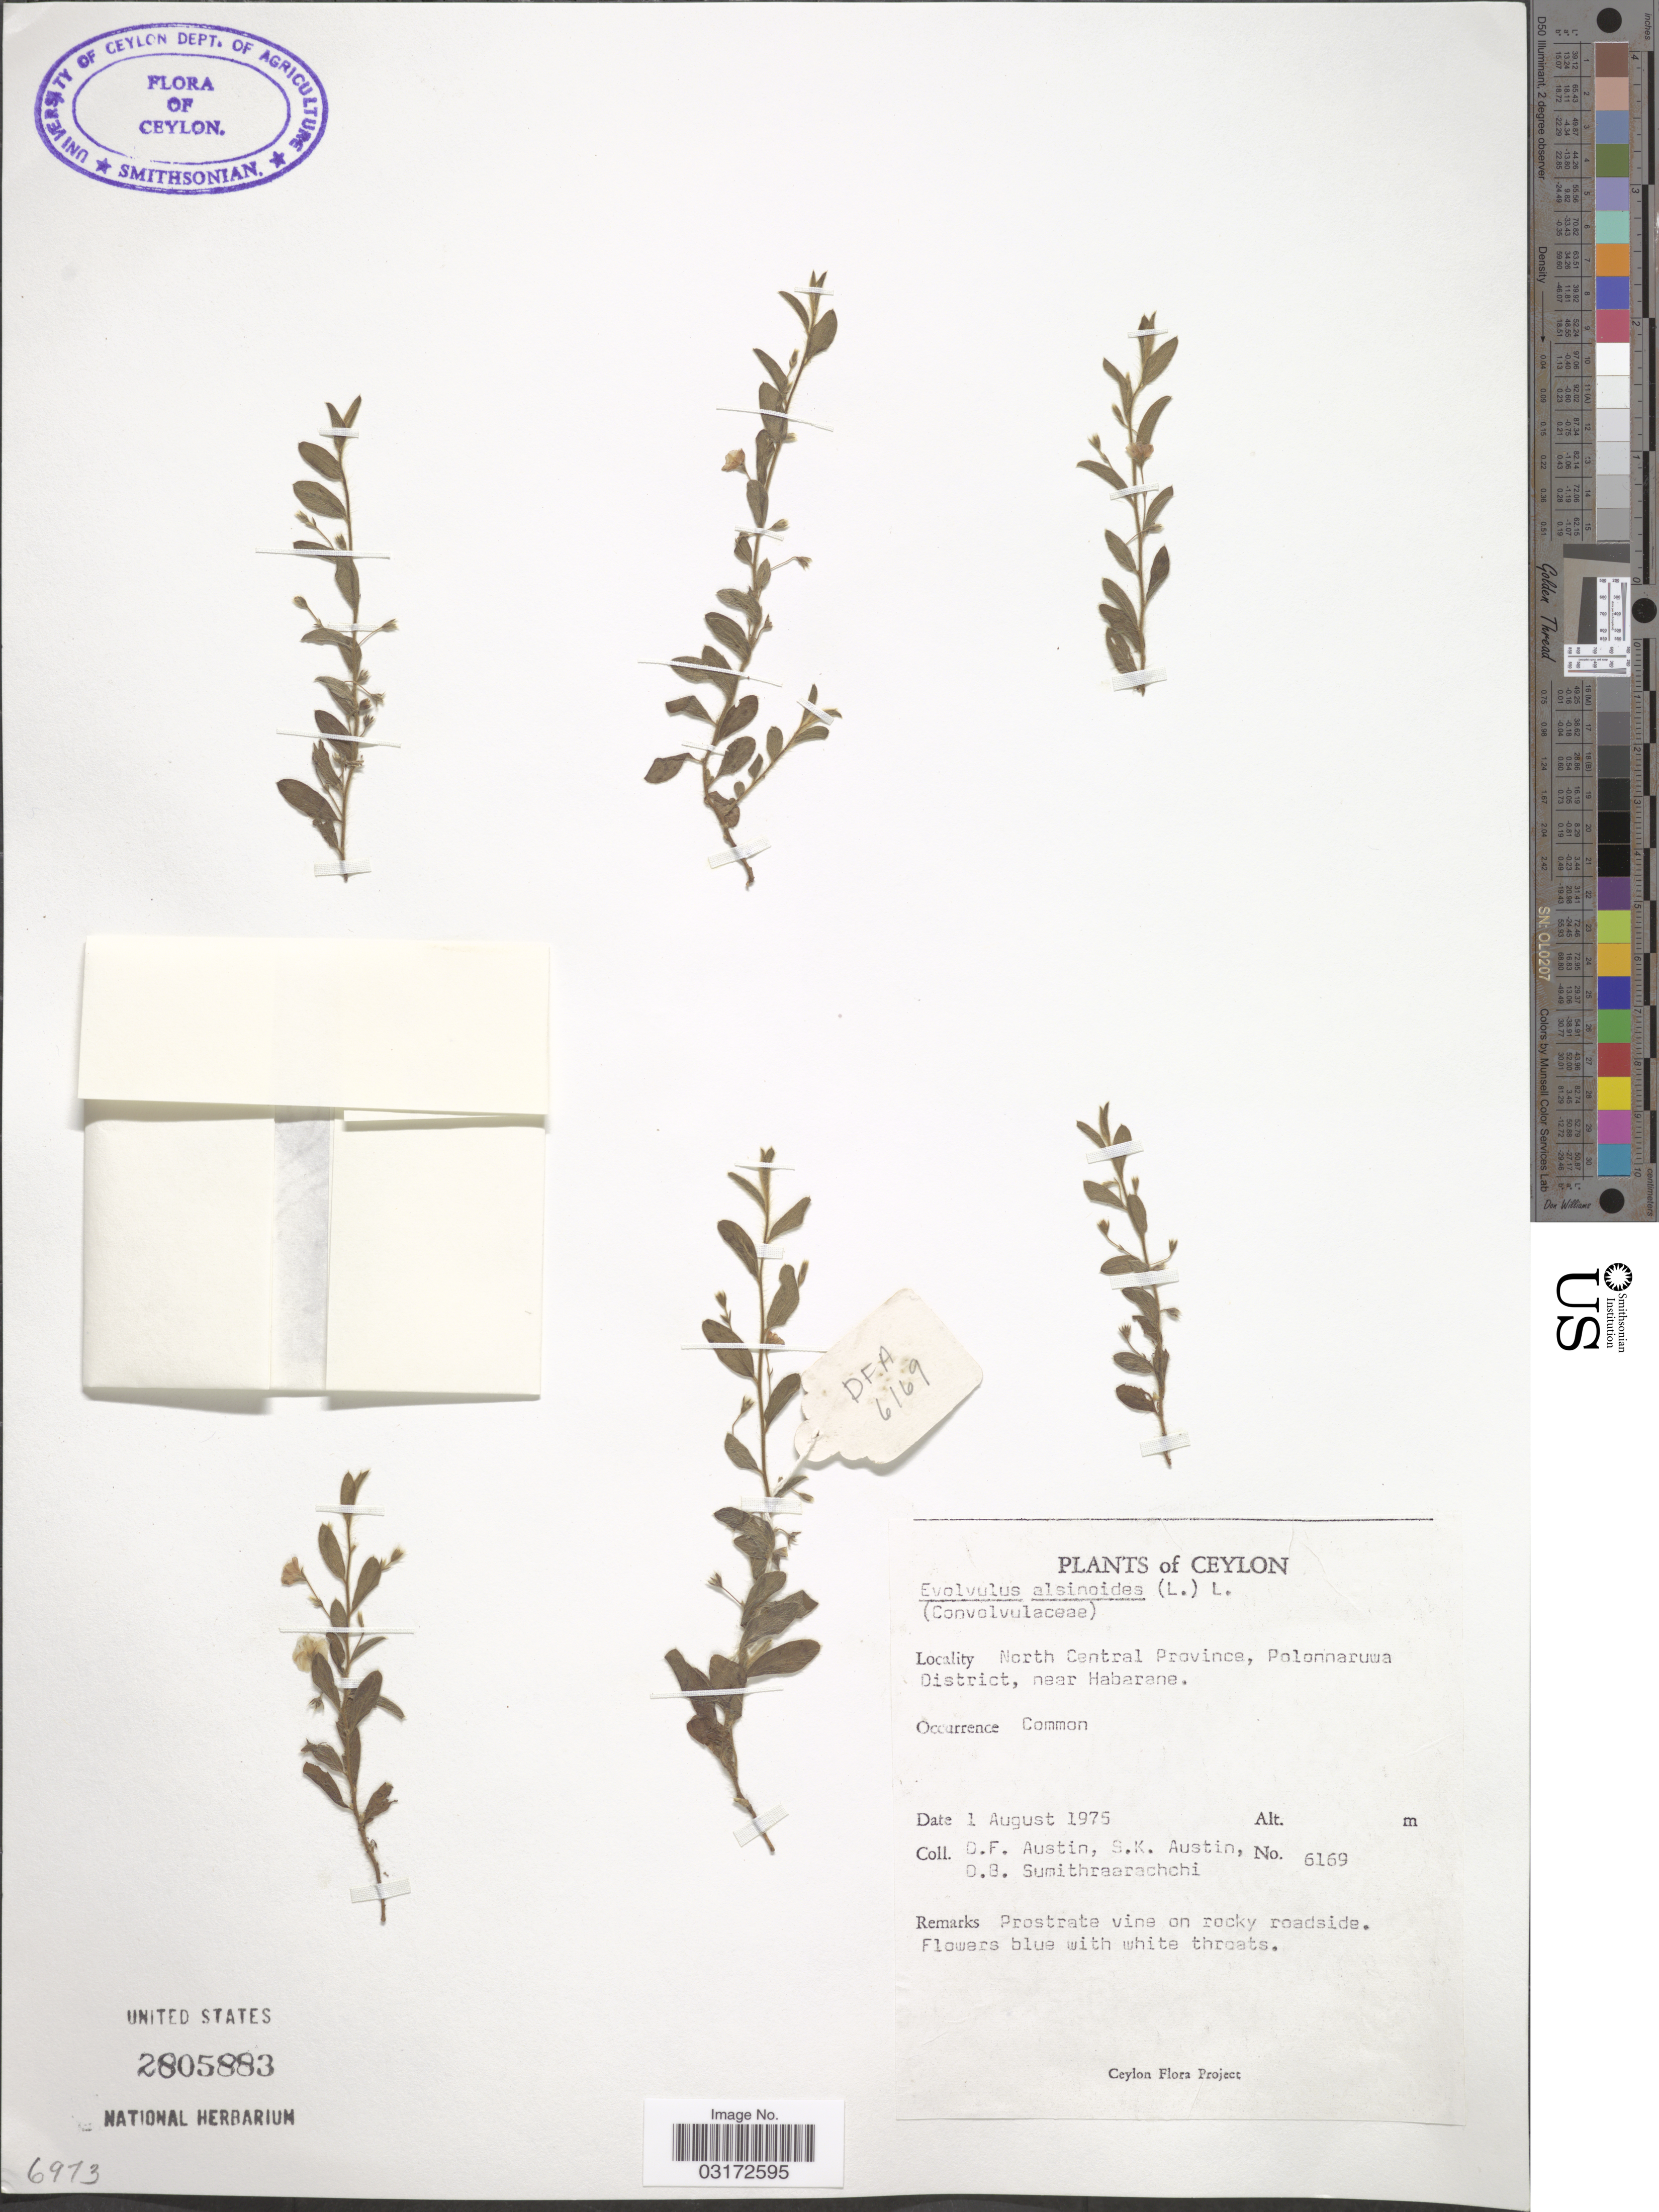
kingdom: Plantae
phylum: Tracheophyta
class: Magnoliopsida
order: Solanales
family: Convolvulaceae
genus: Evolvulus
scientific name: Evolvulus alsinoides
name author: (L.) L.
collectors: D. Austin, S. Austin & D. B. Sumithraarachchi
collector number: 6169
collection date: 1975-08-01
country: Sri Lanka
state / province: North Central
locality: Ceylon. North Central Province, Polonnaruwa District, near Habarane.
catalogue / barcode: US 2805883